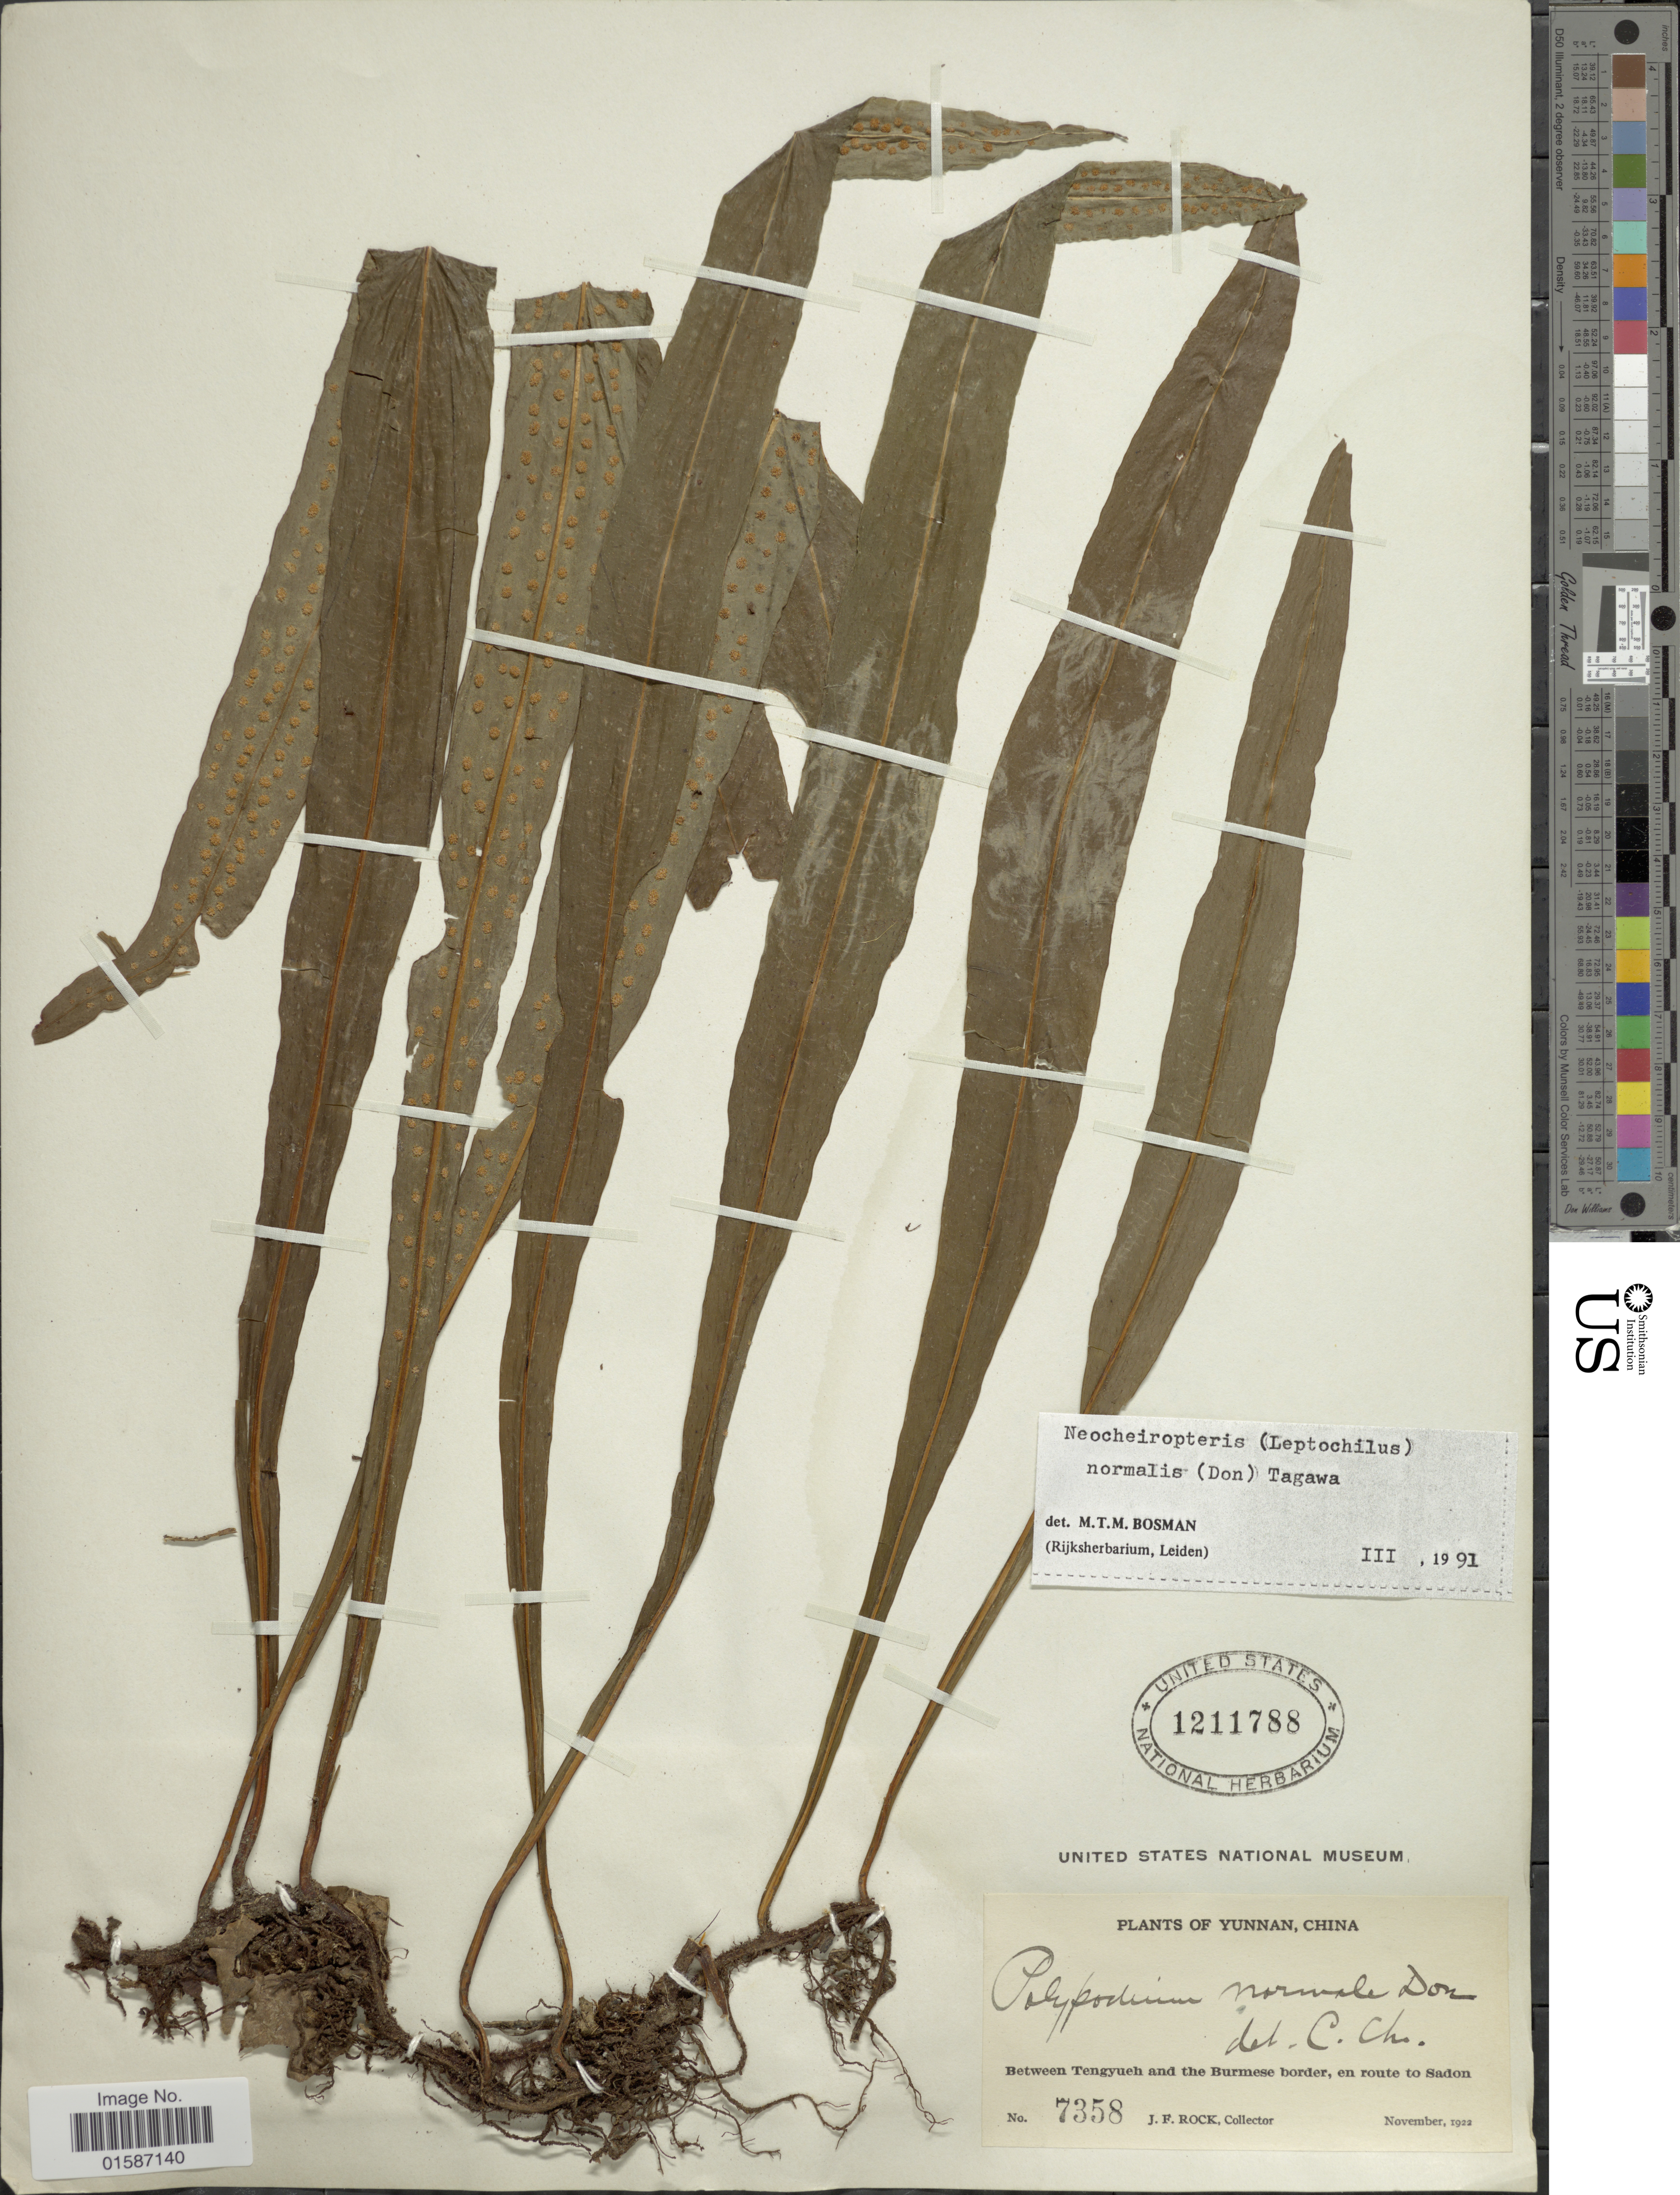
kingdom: Plantae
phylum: Tracheophyta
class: Polypodiopsida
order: Polypodiales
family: Polypodiaceae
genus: Tricholepidium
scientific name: Tricholepidium normale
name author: (D. Don) Ching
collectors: J. Rock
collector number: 7358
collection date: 1922-11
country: China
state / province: Yunnan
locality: Between Tengyueh and the Burmese border, en route to Sadon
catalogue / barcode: US 1211788